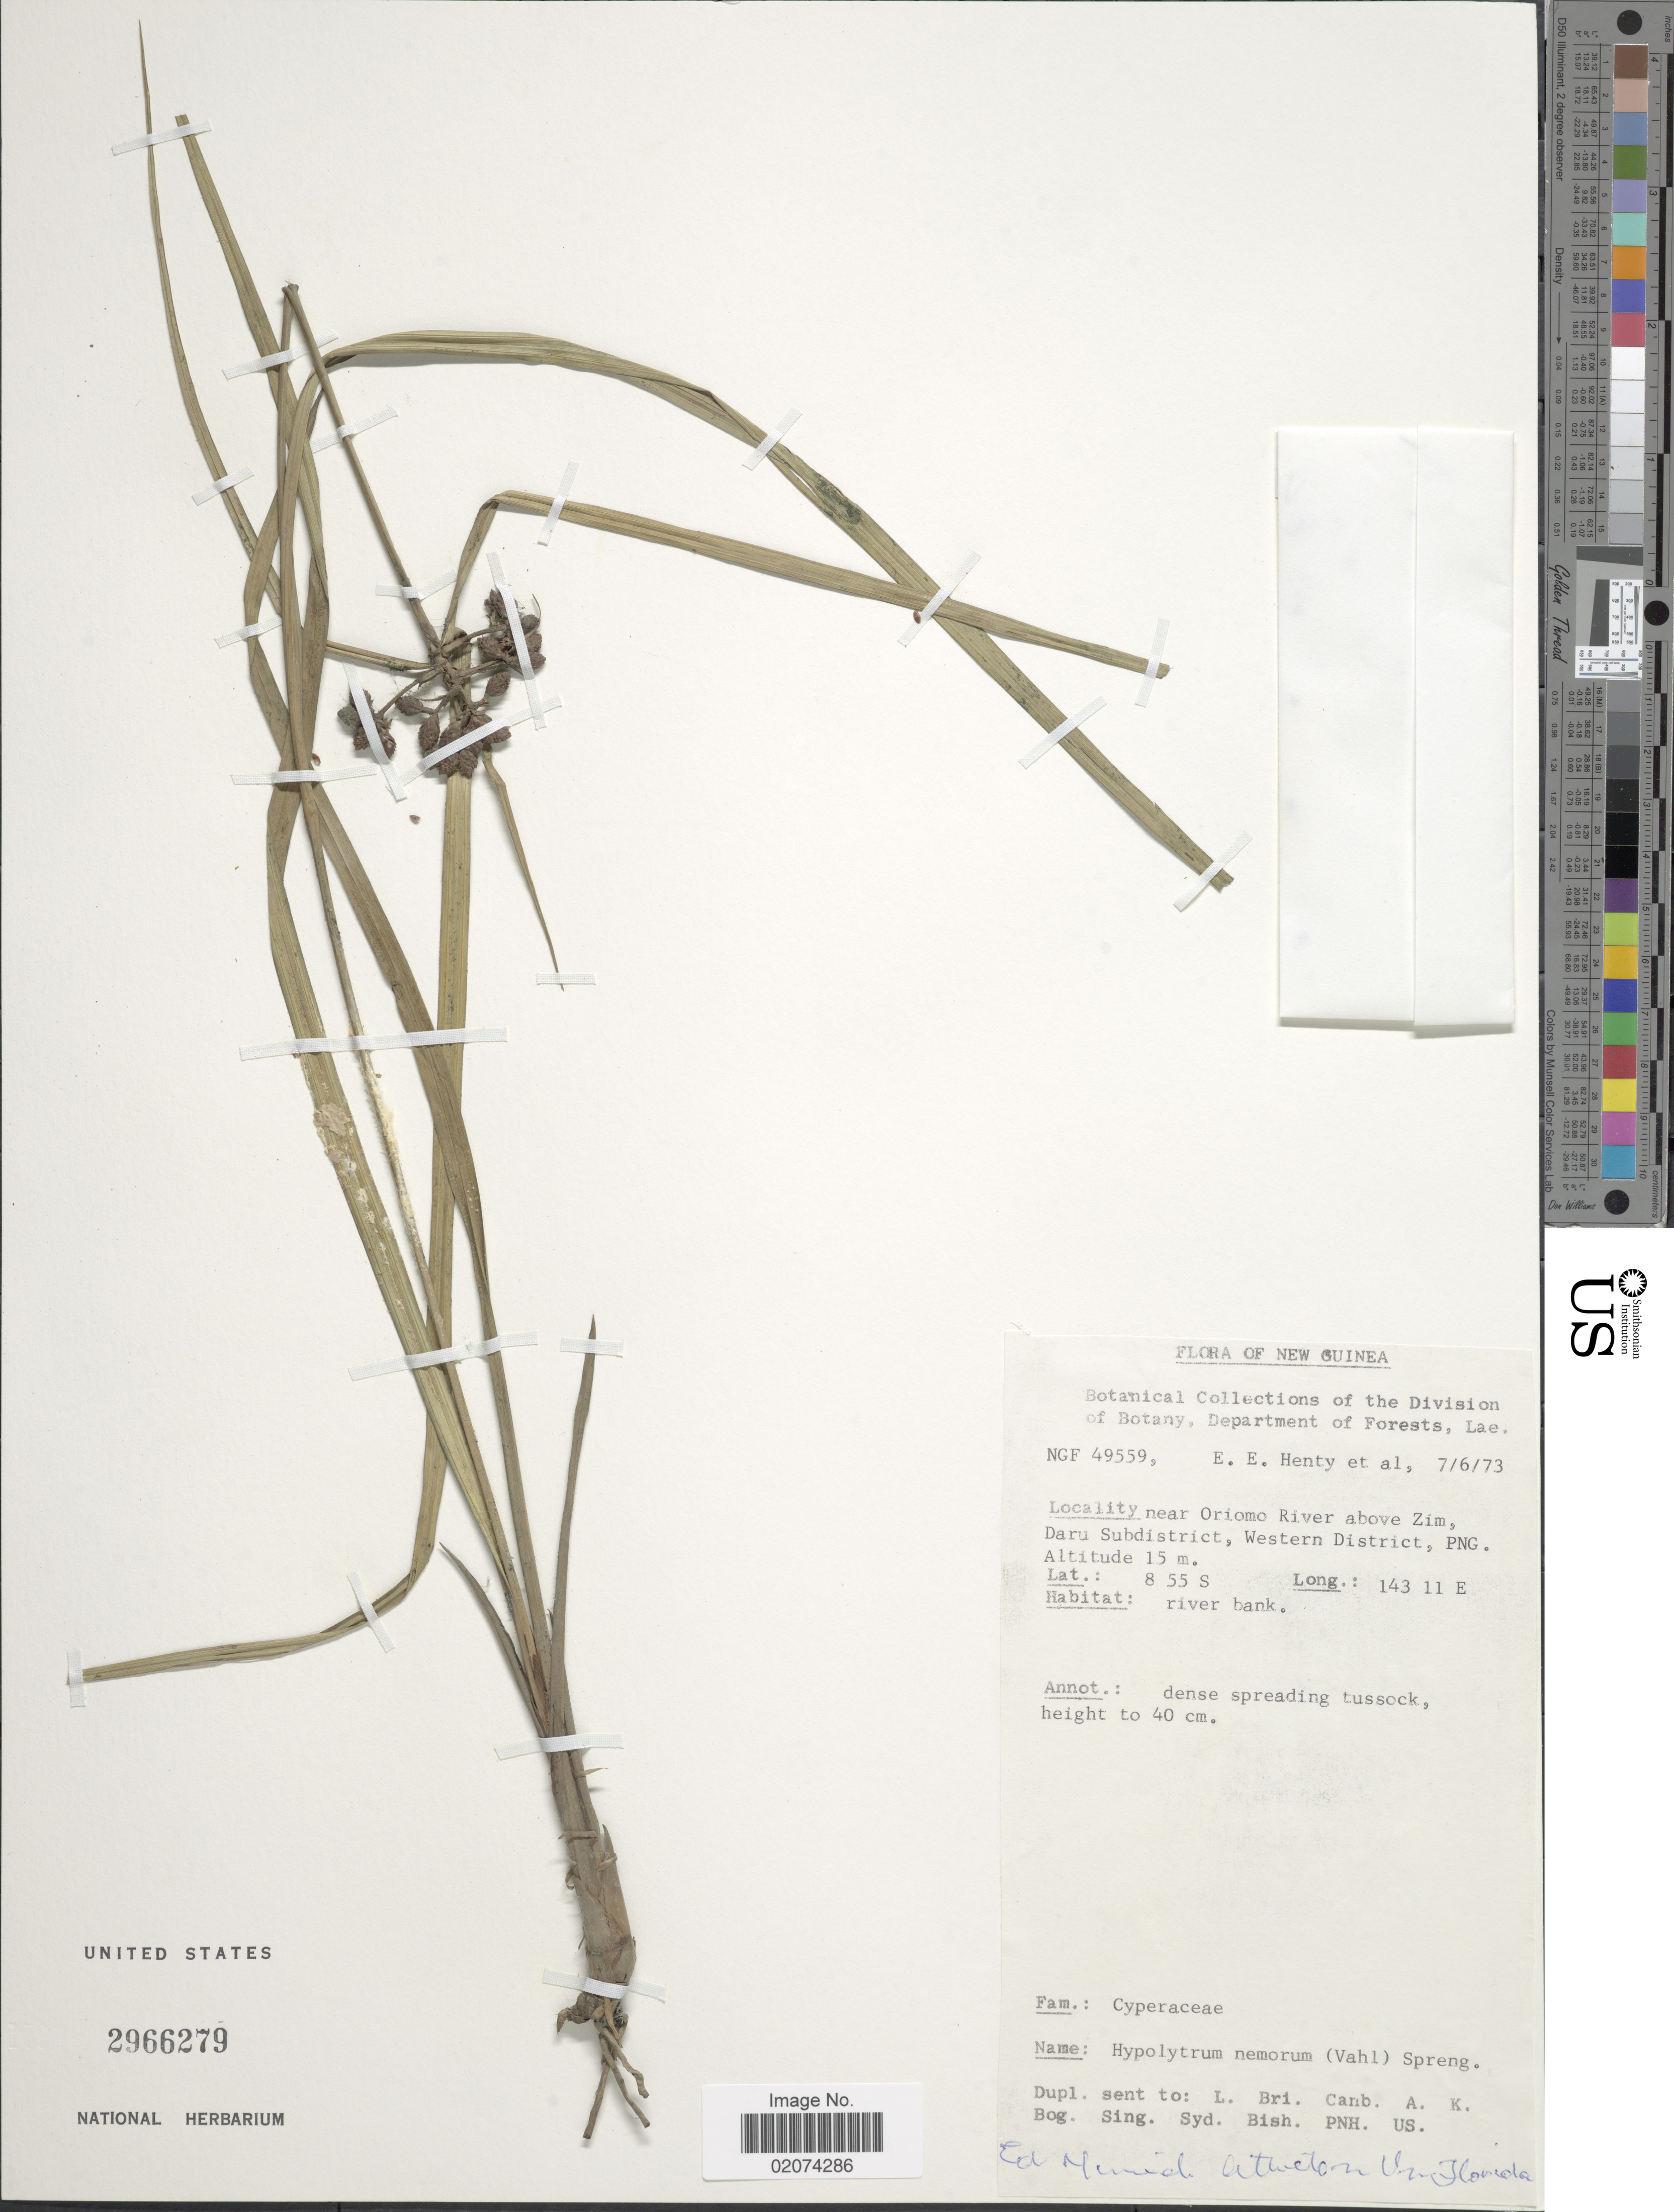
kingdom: Plantae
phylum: Tracheophyta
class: Liliopsida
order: Poales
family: Cyperaceae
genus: Hypolytrum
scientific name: Hypolytrum nemorum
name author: (Vahl) Spreng.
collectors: E. Henty & et al.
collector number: NGF49559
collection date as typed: Transcribed d/m/y: 7/6/73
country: Papua New Guinea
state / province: Manus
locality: Near Oriomo River above Zim, Daru Subdistrict, Western District, PNG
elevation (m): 15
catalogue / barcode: US 2966279